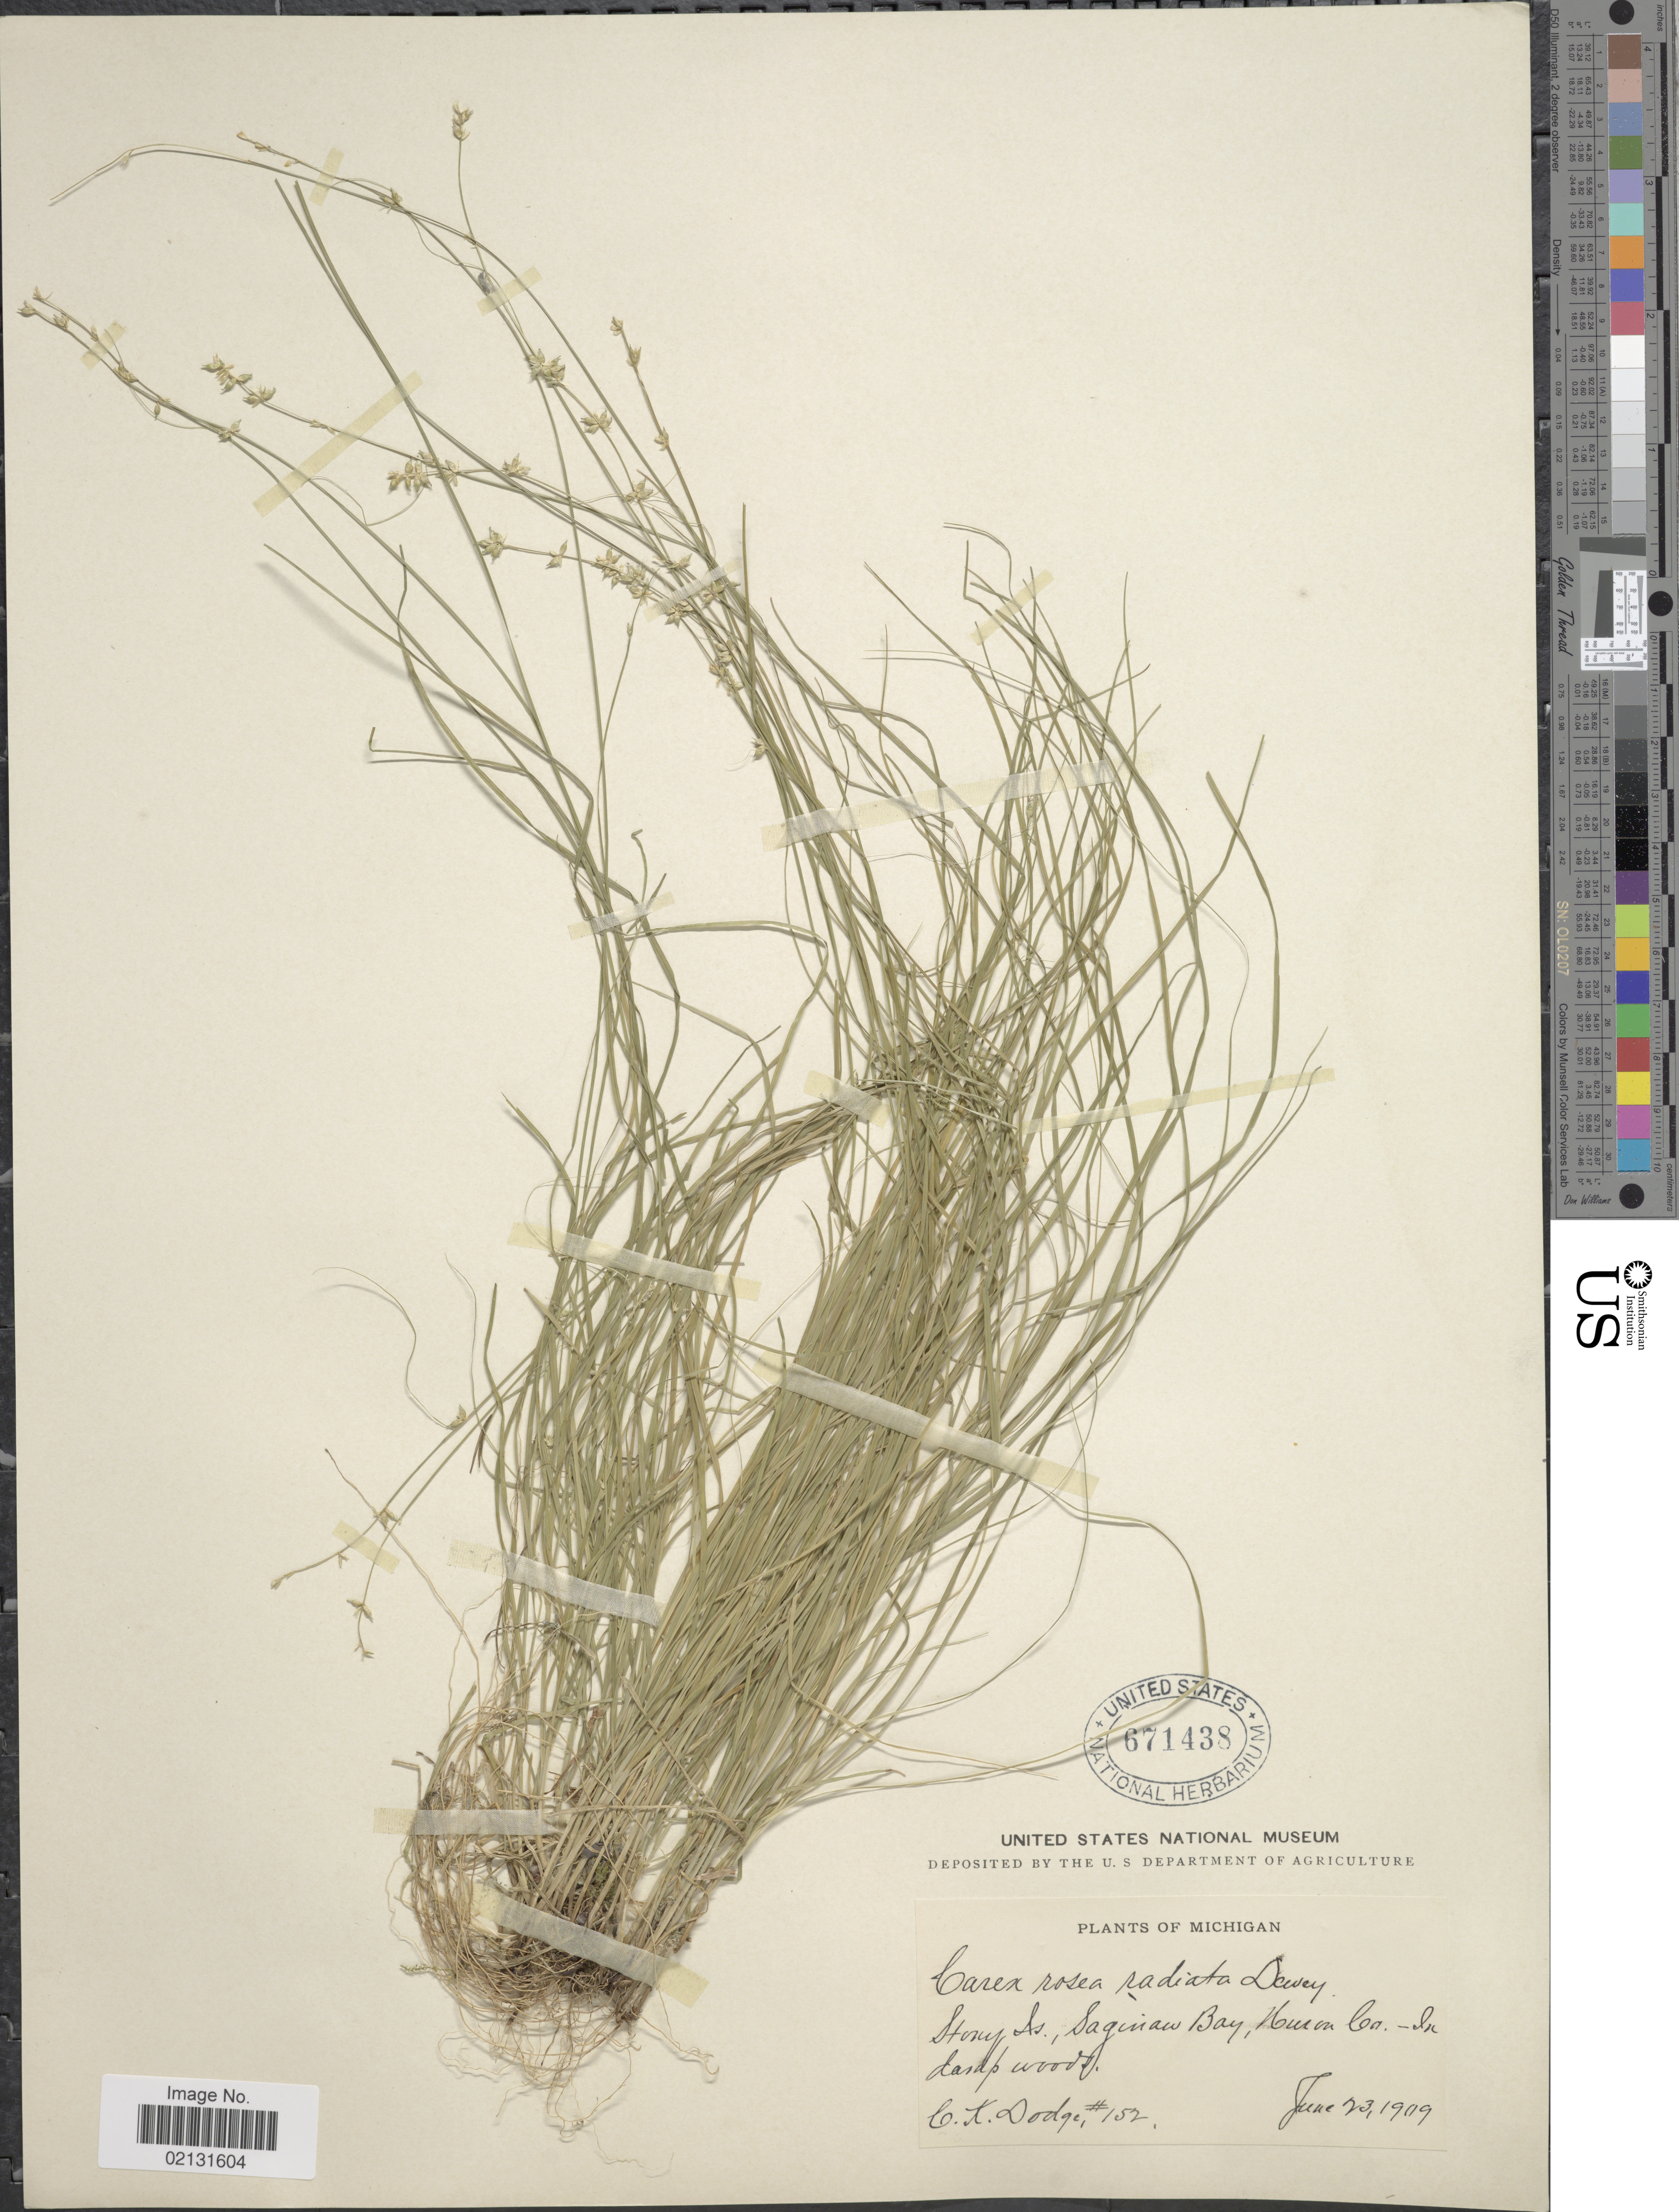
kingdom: Plantae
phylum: Tracheophyta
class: Liliopsida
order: Poales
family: Cyperaceae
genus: Carex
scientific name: Carex rosea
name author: Willd.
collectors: C. Dodge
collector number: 152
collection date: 1909-06-23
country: United States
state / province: Michigan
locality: Stony Is., Saginaw Bay, Huron Co.-in damp woods.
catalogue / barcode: US 671438